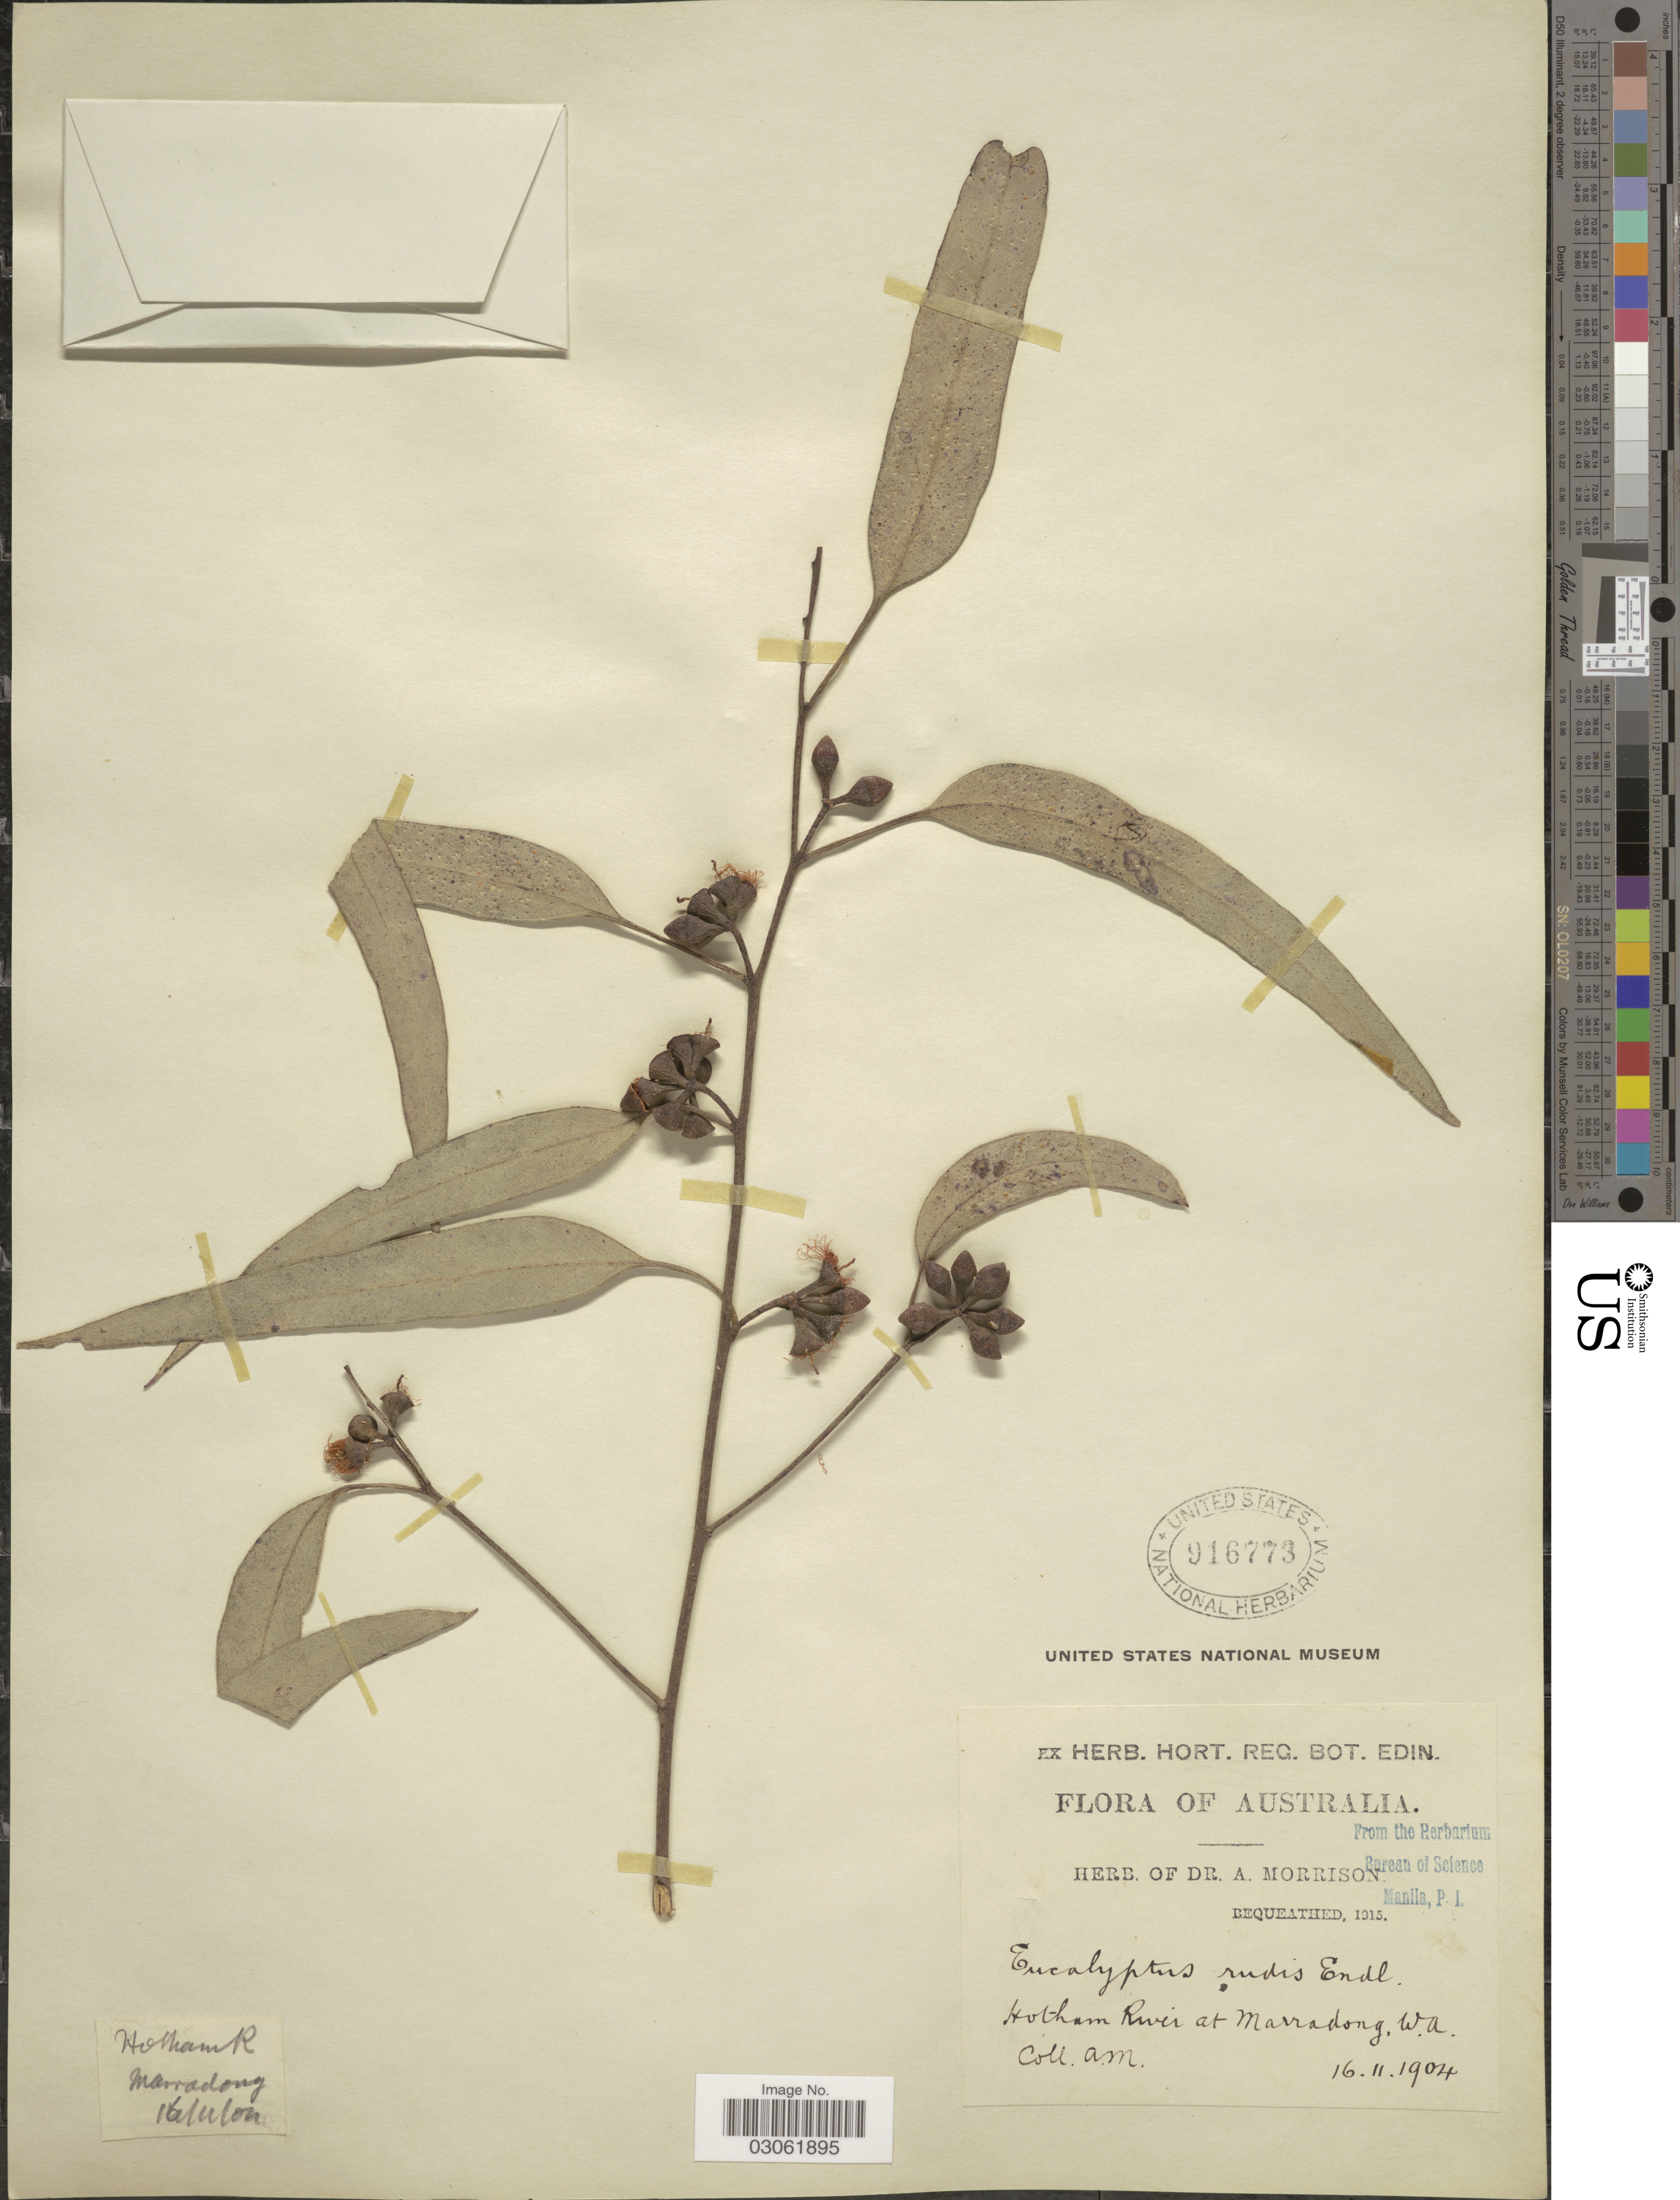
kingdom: Plantae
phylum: Tracheophyta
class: Magnoliopsida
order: Myrtales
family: Myrtaceae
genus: Eucalyptus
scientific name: Eucalyptus rudis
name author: Endl.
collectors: A. Morrison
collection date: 1904-11-16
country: Australia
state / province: Western Australia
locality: Hotham River at Marradong.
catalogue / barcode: US 916773